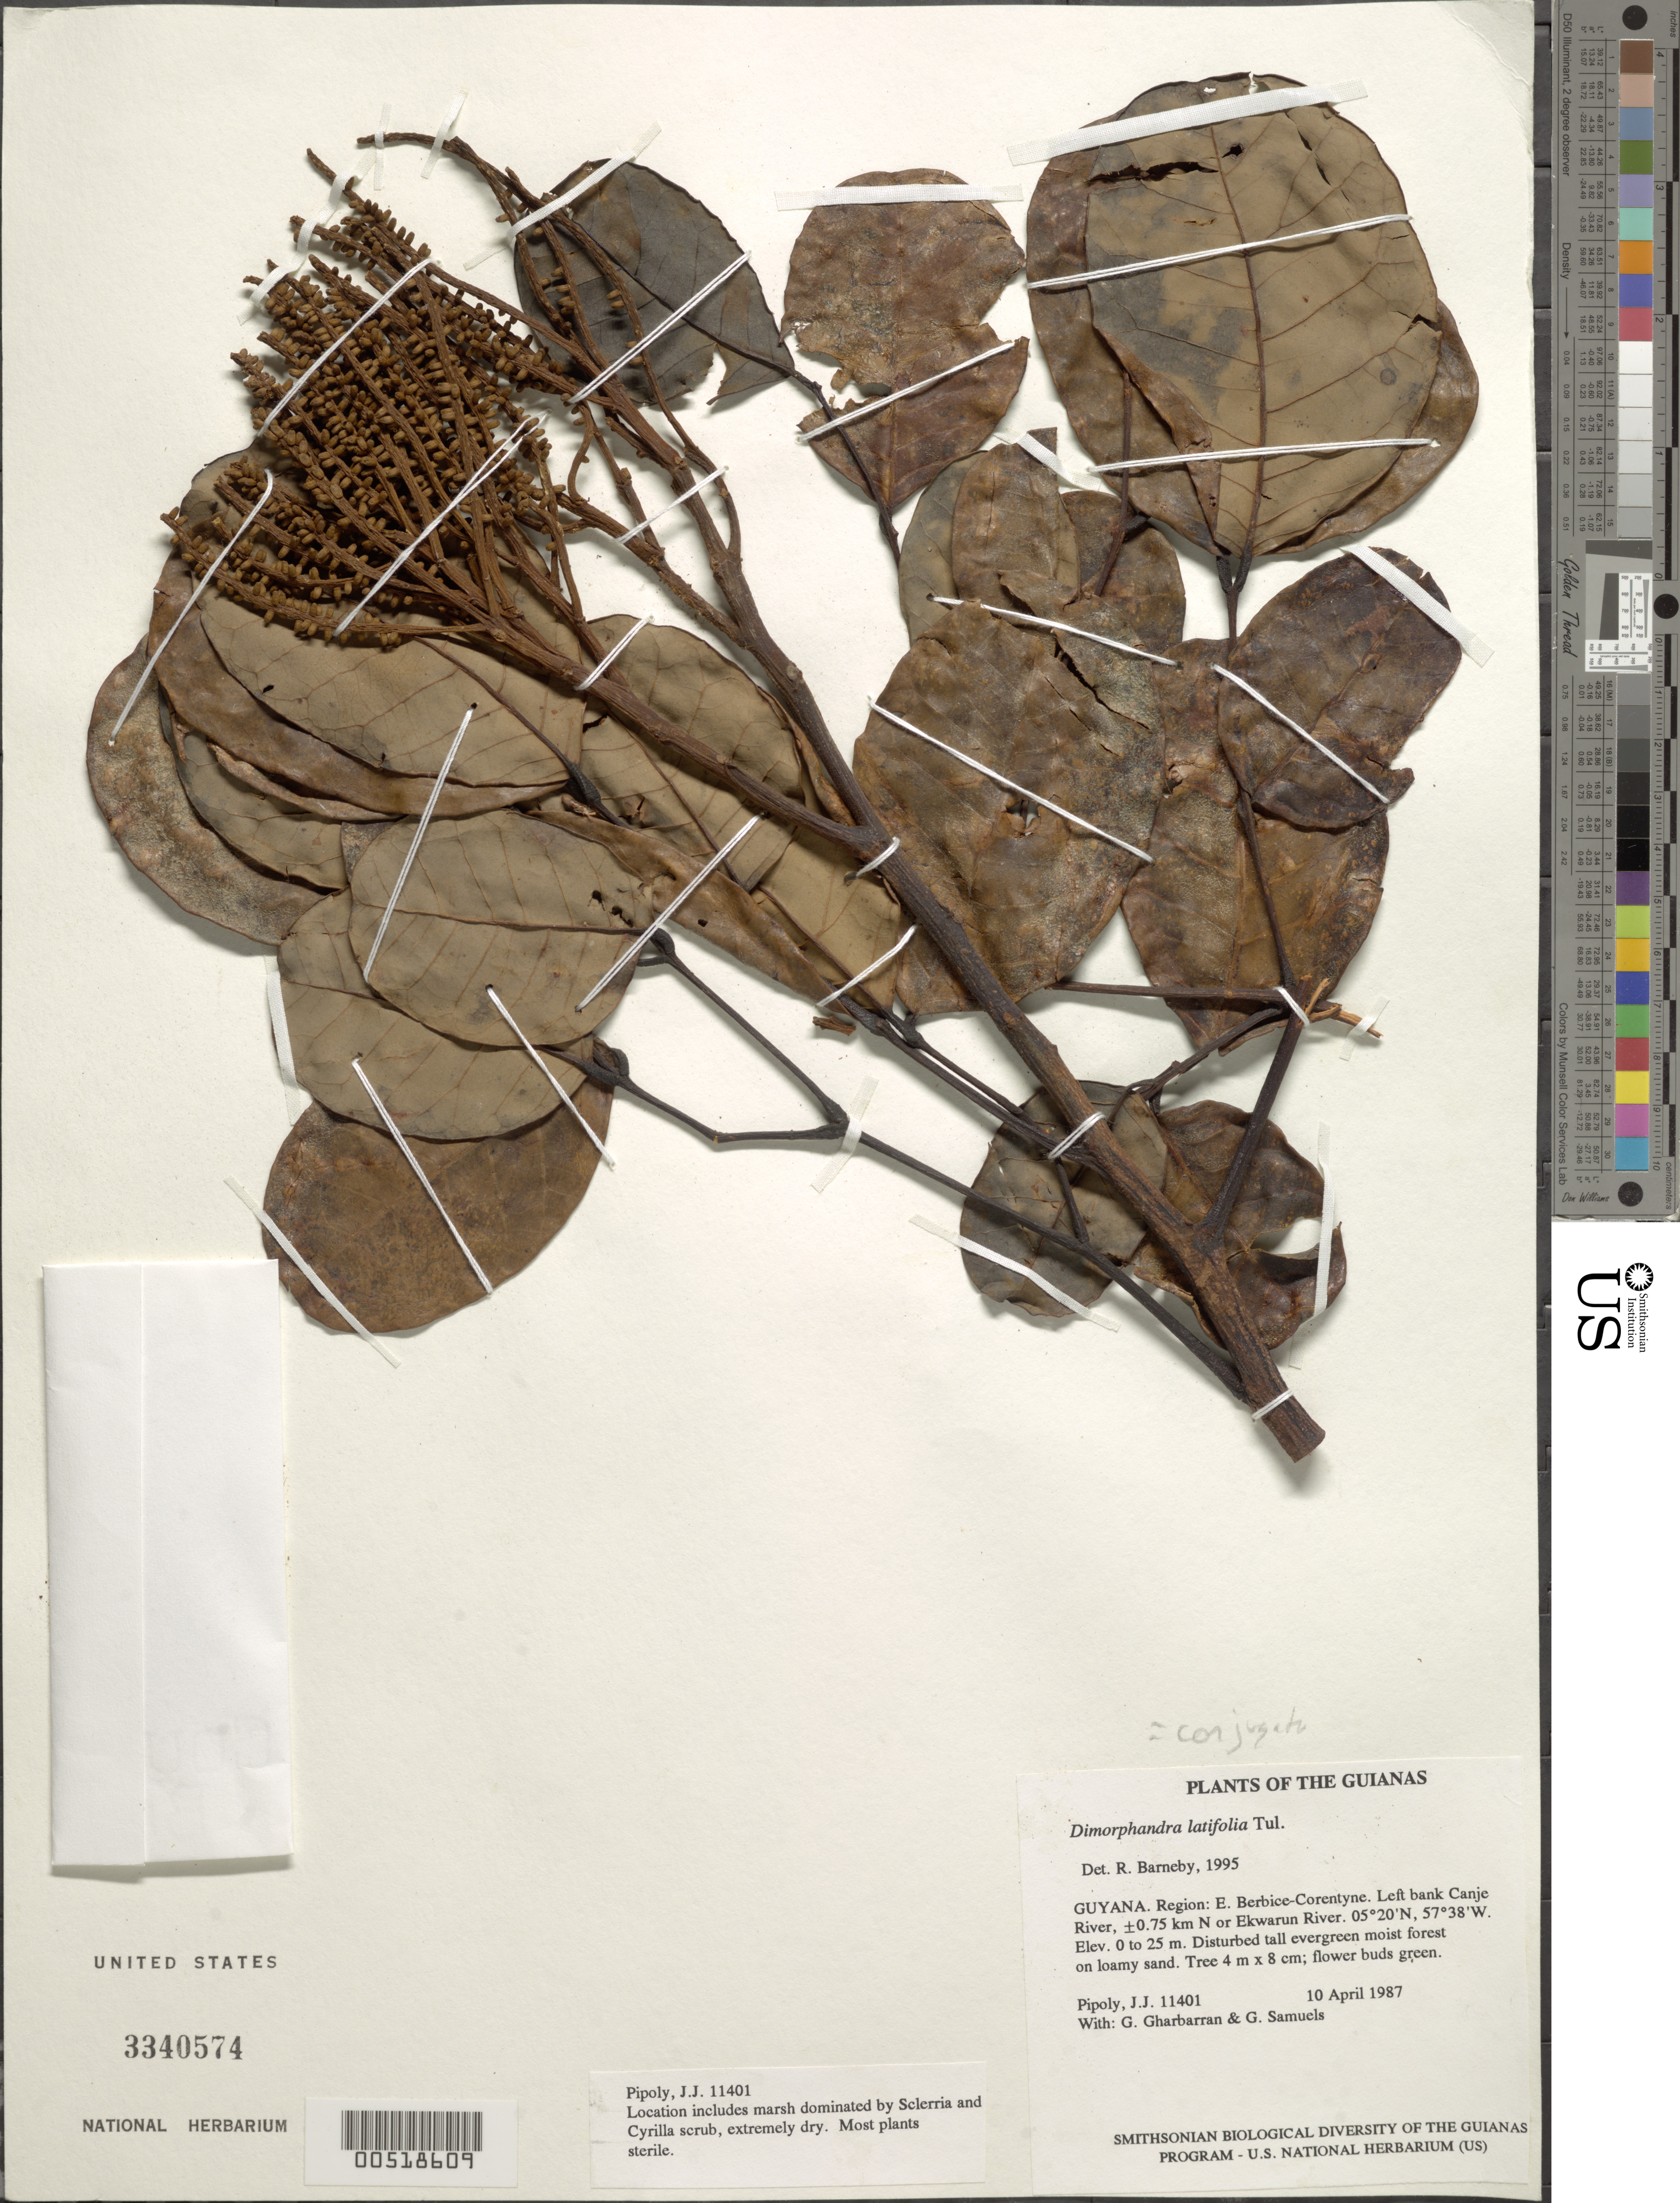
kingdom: Plantae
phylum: Tracheophyta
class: Magnoliopsida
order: Fabales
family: Fabaceae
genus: Dimorphandra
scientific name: Dimorphandra conjugata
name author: (Splitg.) Sandwith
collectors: J. J. Pipoly, G. Gharbarran & G. Samuels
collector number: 11401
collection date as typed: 10 April 1987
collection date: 1987-04-10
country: Guyana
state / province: E. Berbice-Corentyne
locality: Canje River, ± 0.75 km N of Ekwarun River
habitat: Disturbed tall evergreen moist forest on loamy sand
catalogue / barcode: US 3340574